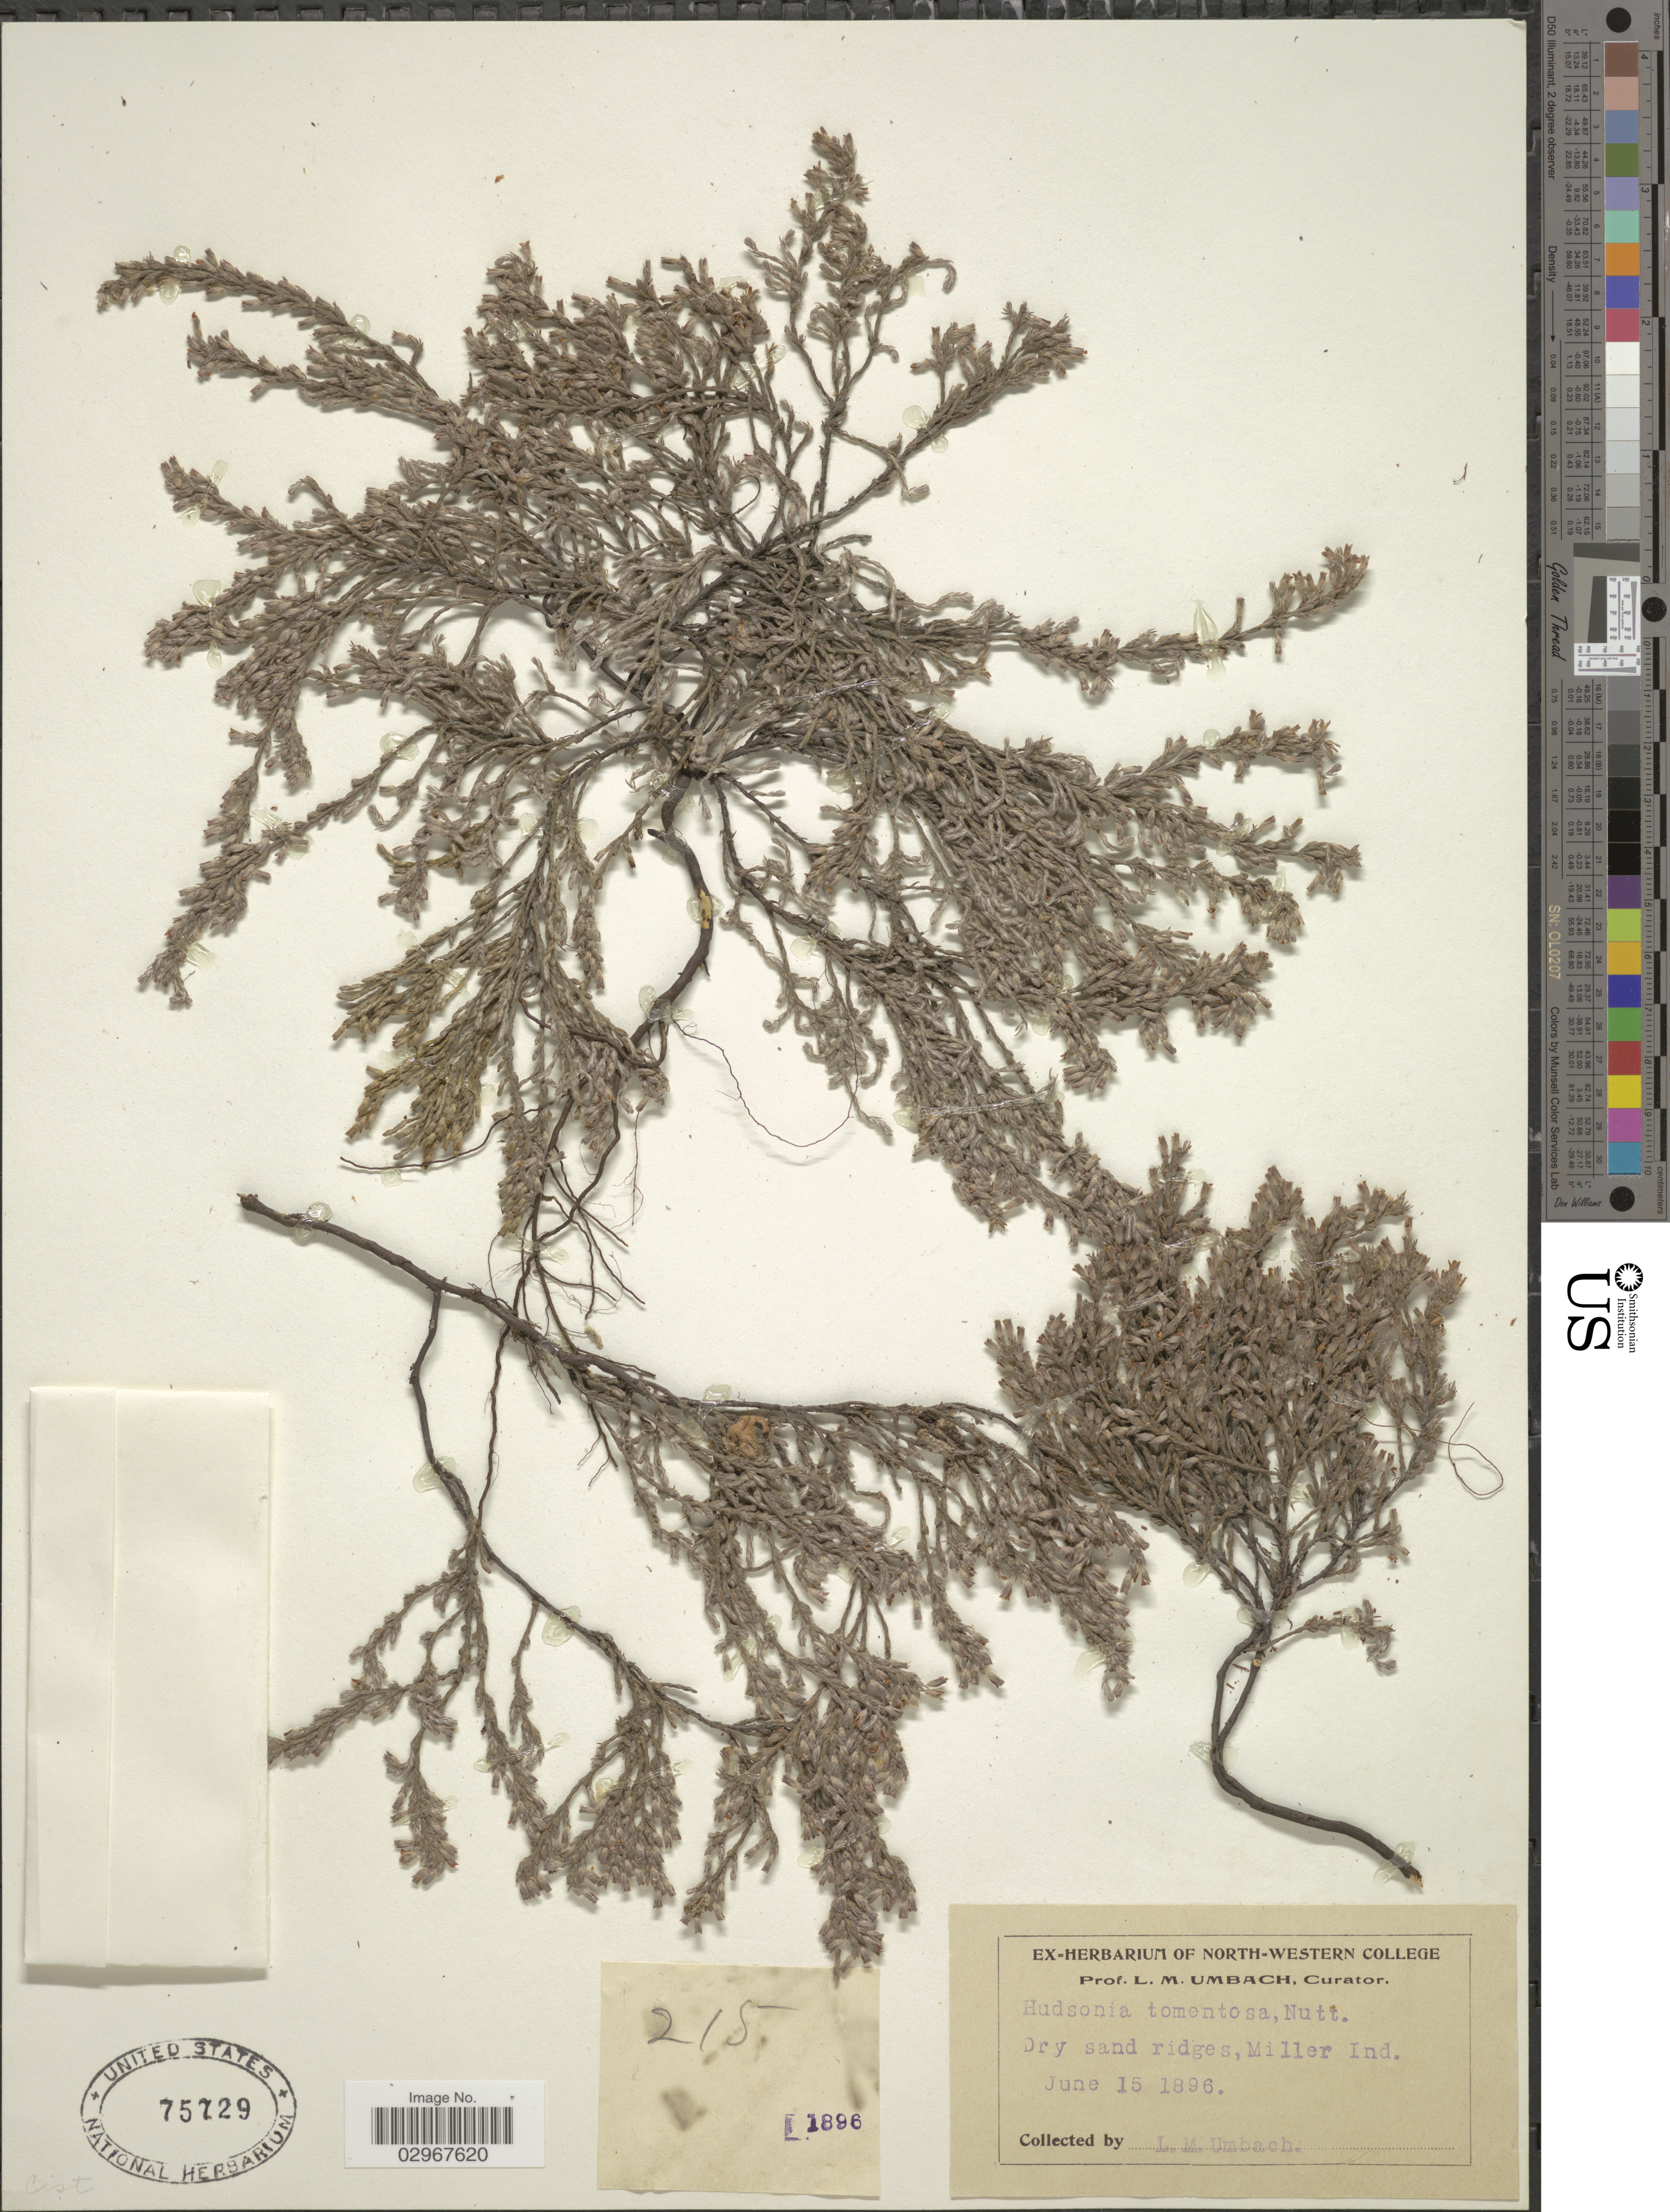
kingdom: Plantae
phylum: Tracheophyta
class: Magnoliopsida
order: Malvales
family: Cistaceae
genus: Hudsonia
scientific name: Hudsonia tomentosa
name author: Nutt.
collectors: L. M. Umbach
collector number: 215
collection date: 1896-06-15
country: United States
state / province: Indiana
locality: Miller Ind.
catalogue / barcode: US 75729